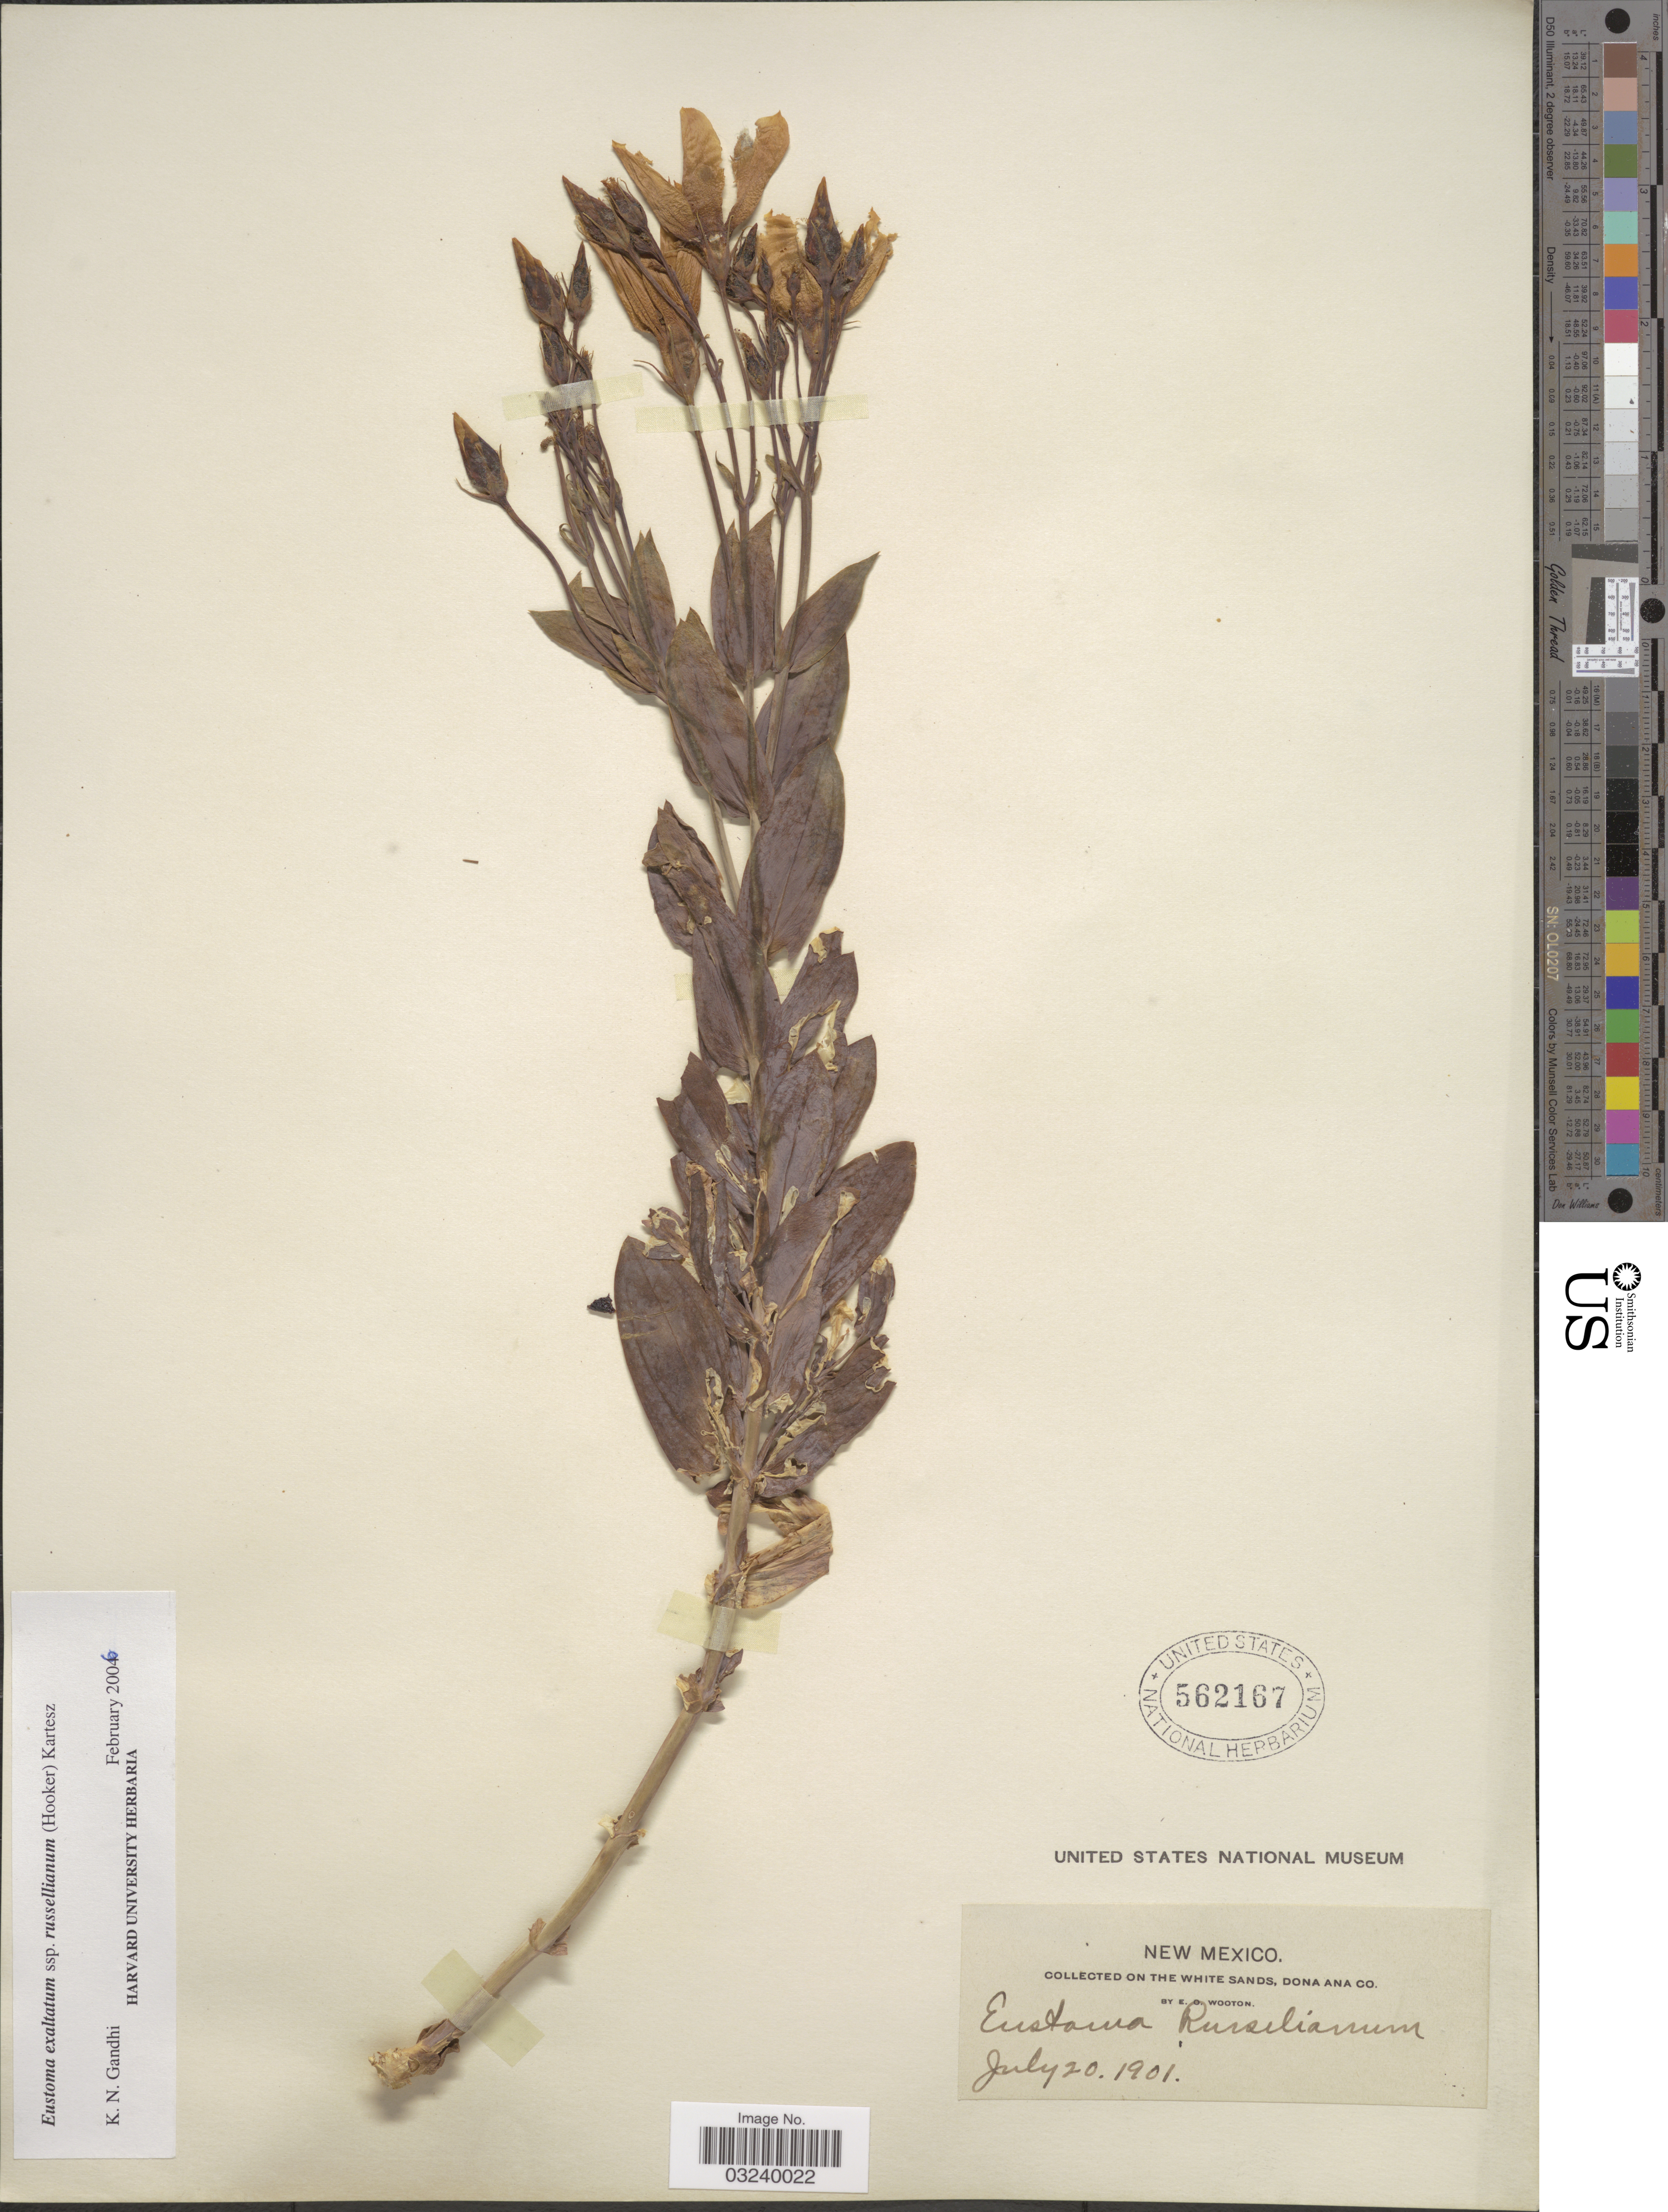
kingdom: Plantae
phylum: Tracheophyta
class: Magnoliopsida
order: Gentianales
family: Gentianaceae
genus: Eustoma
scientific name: Eustoma grandiflorum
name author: (Raf.) Shinners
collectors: E. O. Wooton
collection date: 1901-07-20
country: United States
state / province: New Mexico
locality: On The White Sands, Dona Ana Co.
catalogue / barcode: US 562167